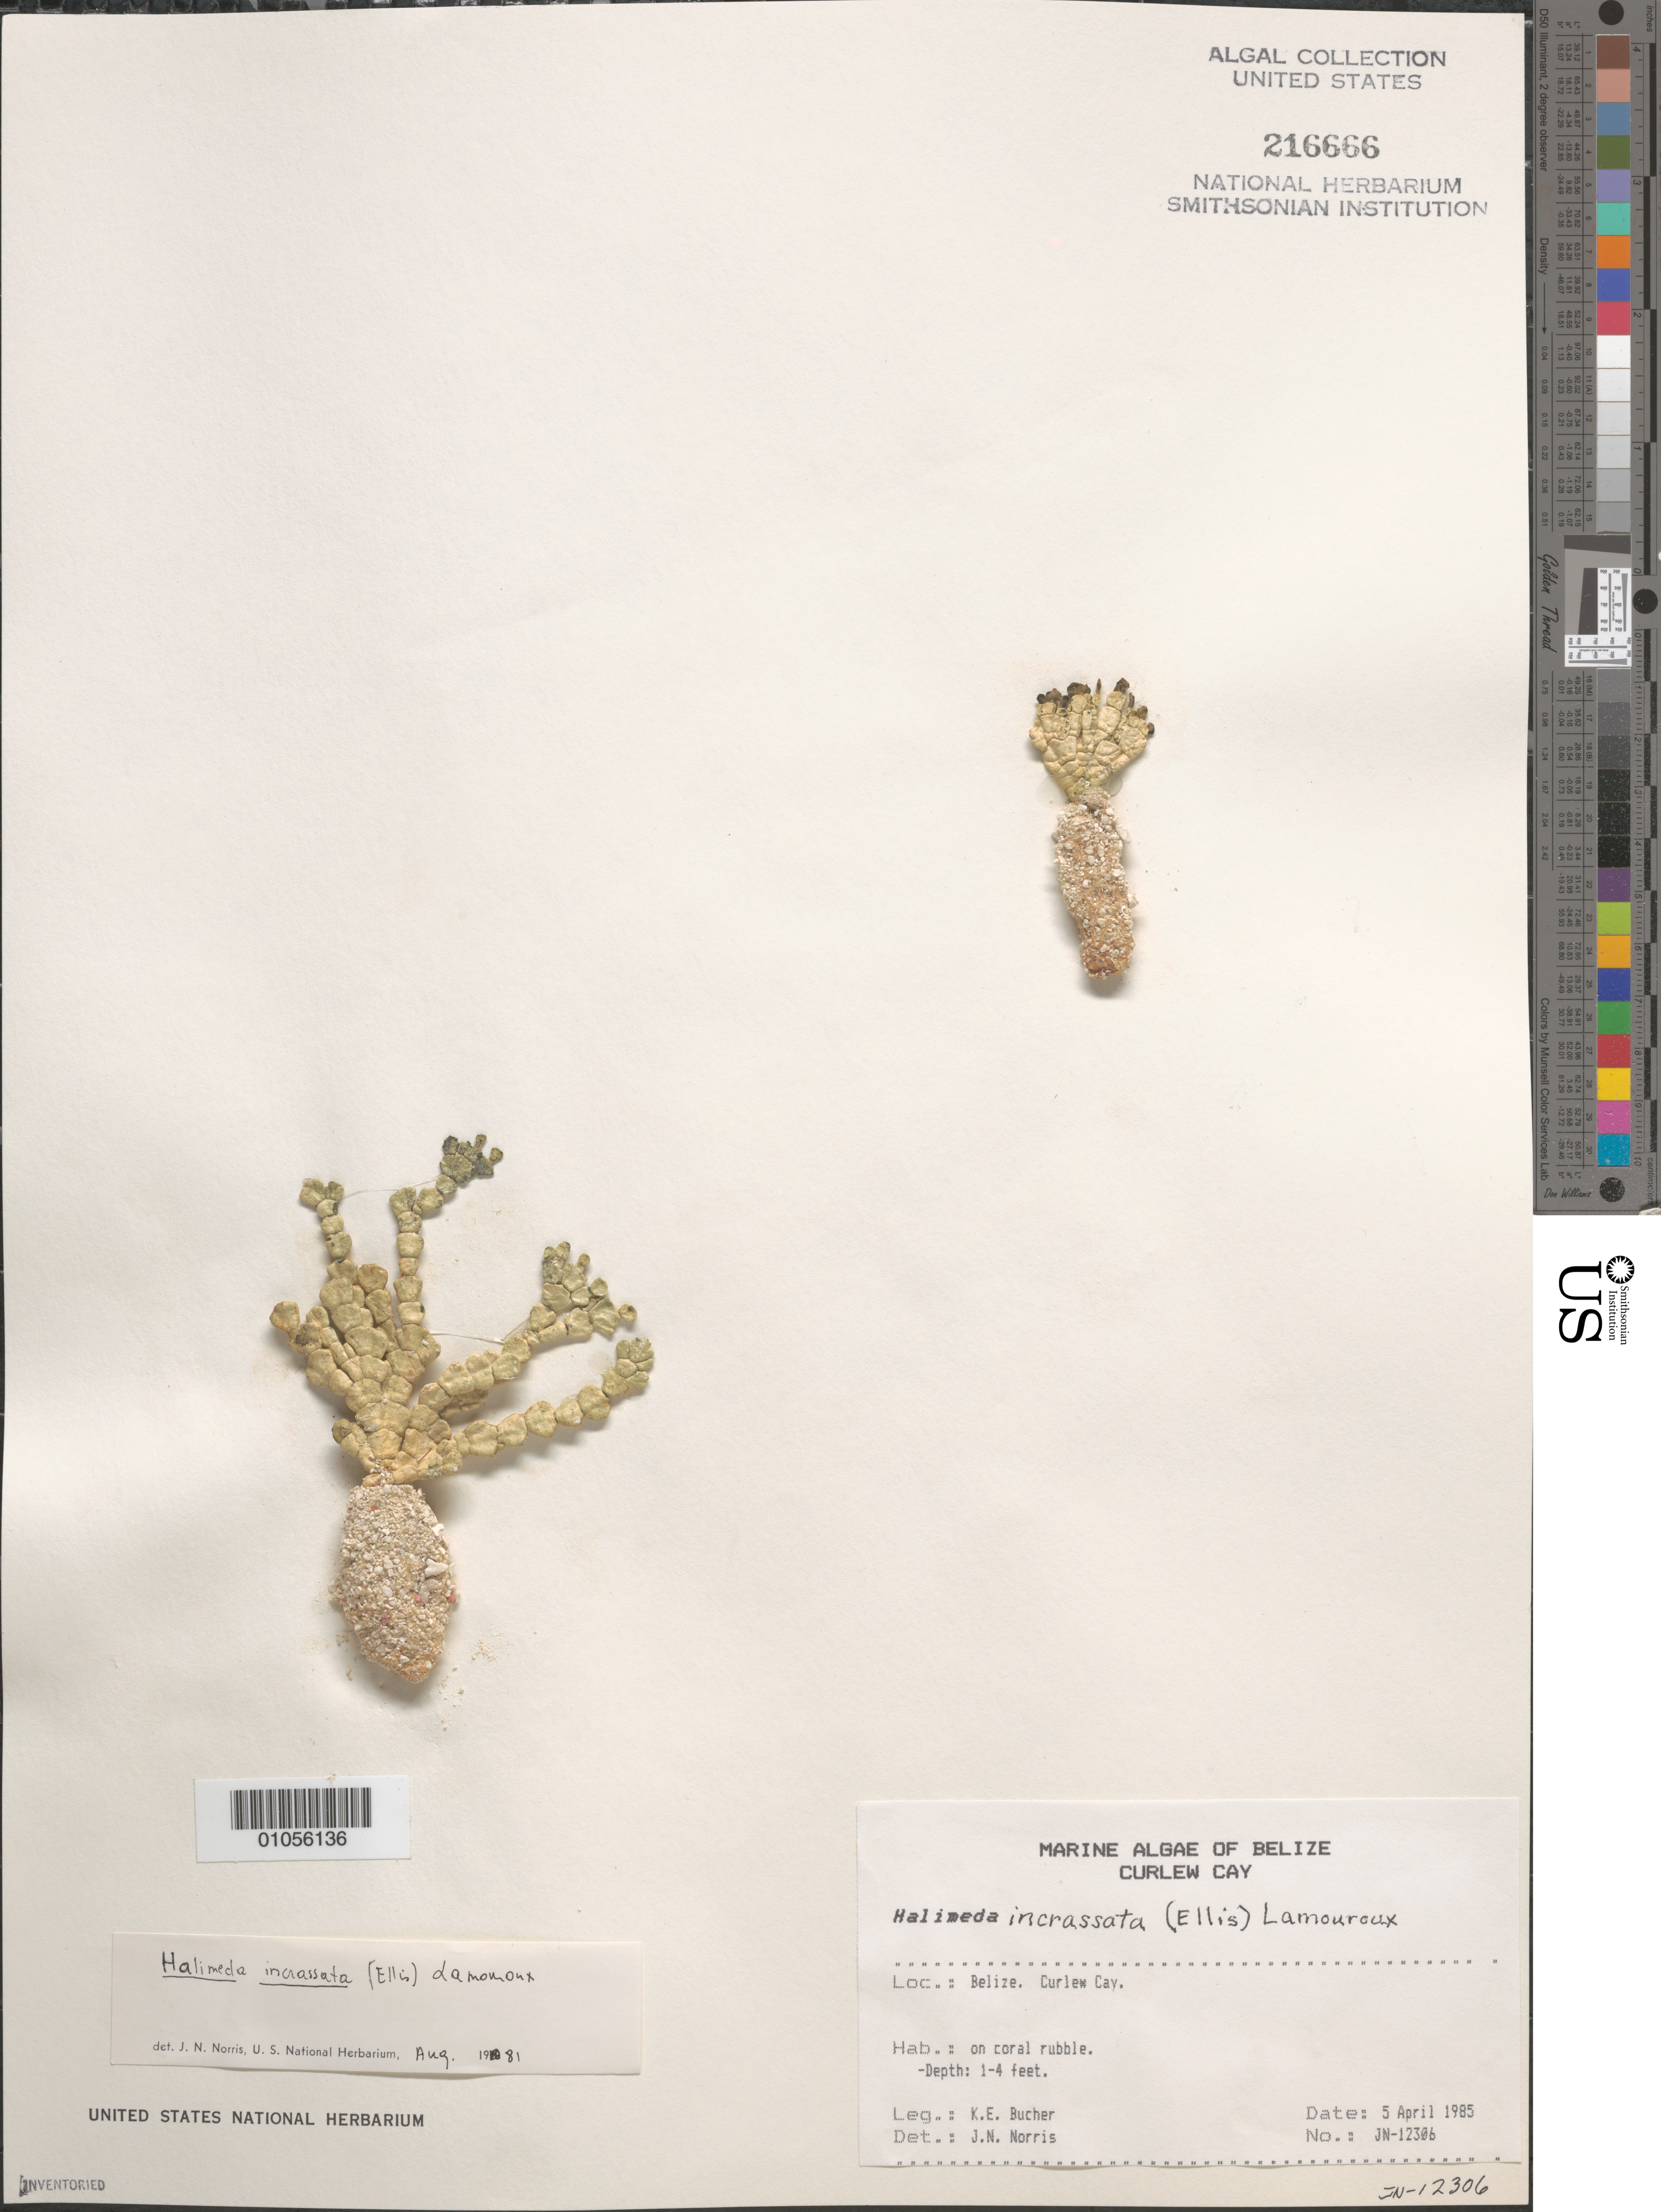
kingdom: Plantae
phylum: Chlorophyta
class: Ulvophyceae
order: Bryopsidales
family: Halimedaceae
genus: Halimeda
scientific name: Halimeda incrassata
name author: (J. Ellis) J.V.Lamouroux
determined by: Norris, James N.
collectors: K. E. Bucher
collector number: JN-12306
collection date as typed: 05 Apr 1985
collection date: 1985-04-05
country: Belize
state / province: Stann Creek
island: Curlew Cay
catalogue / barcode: US 216666